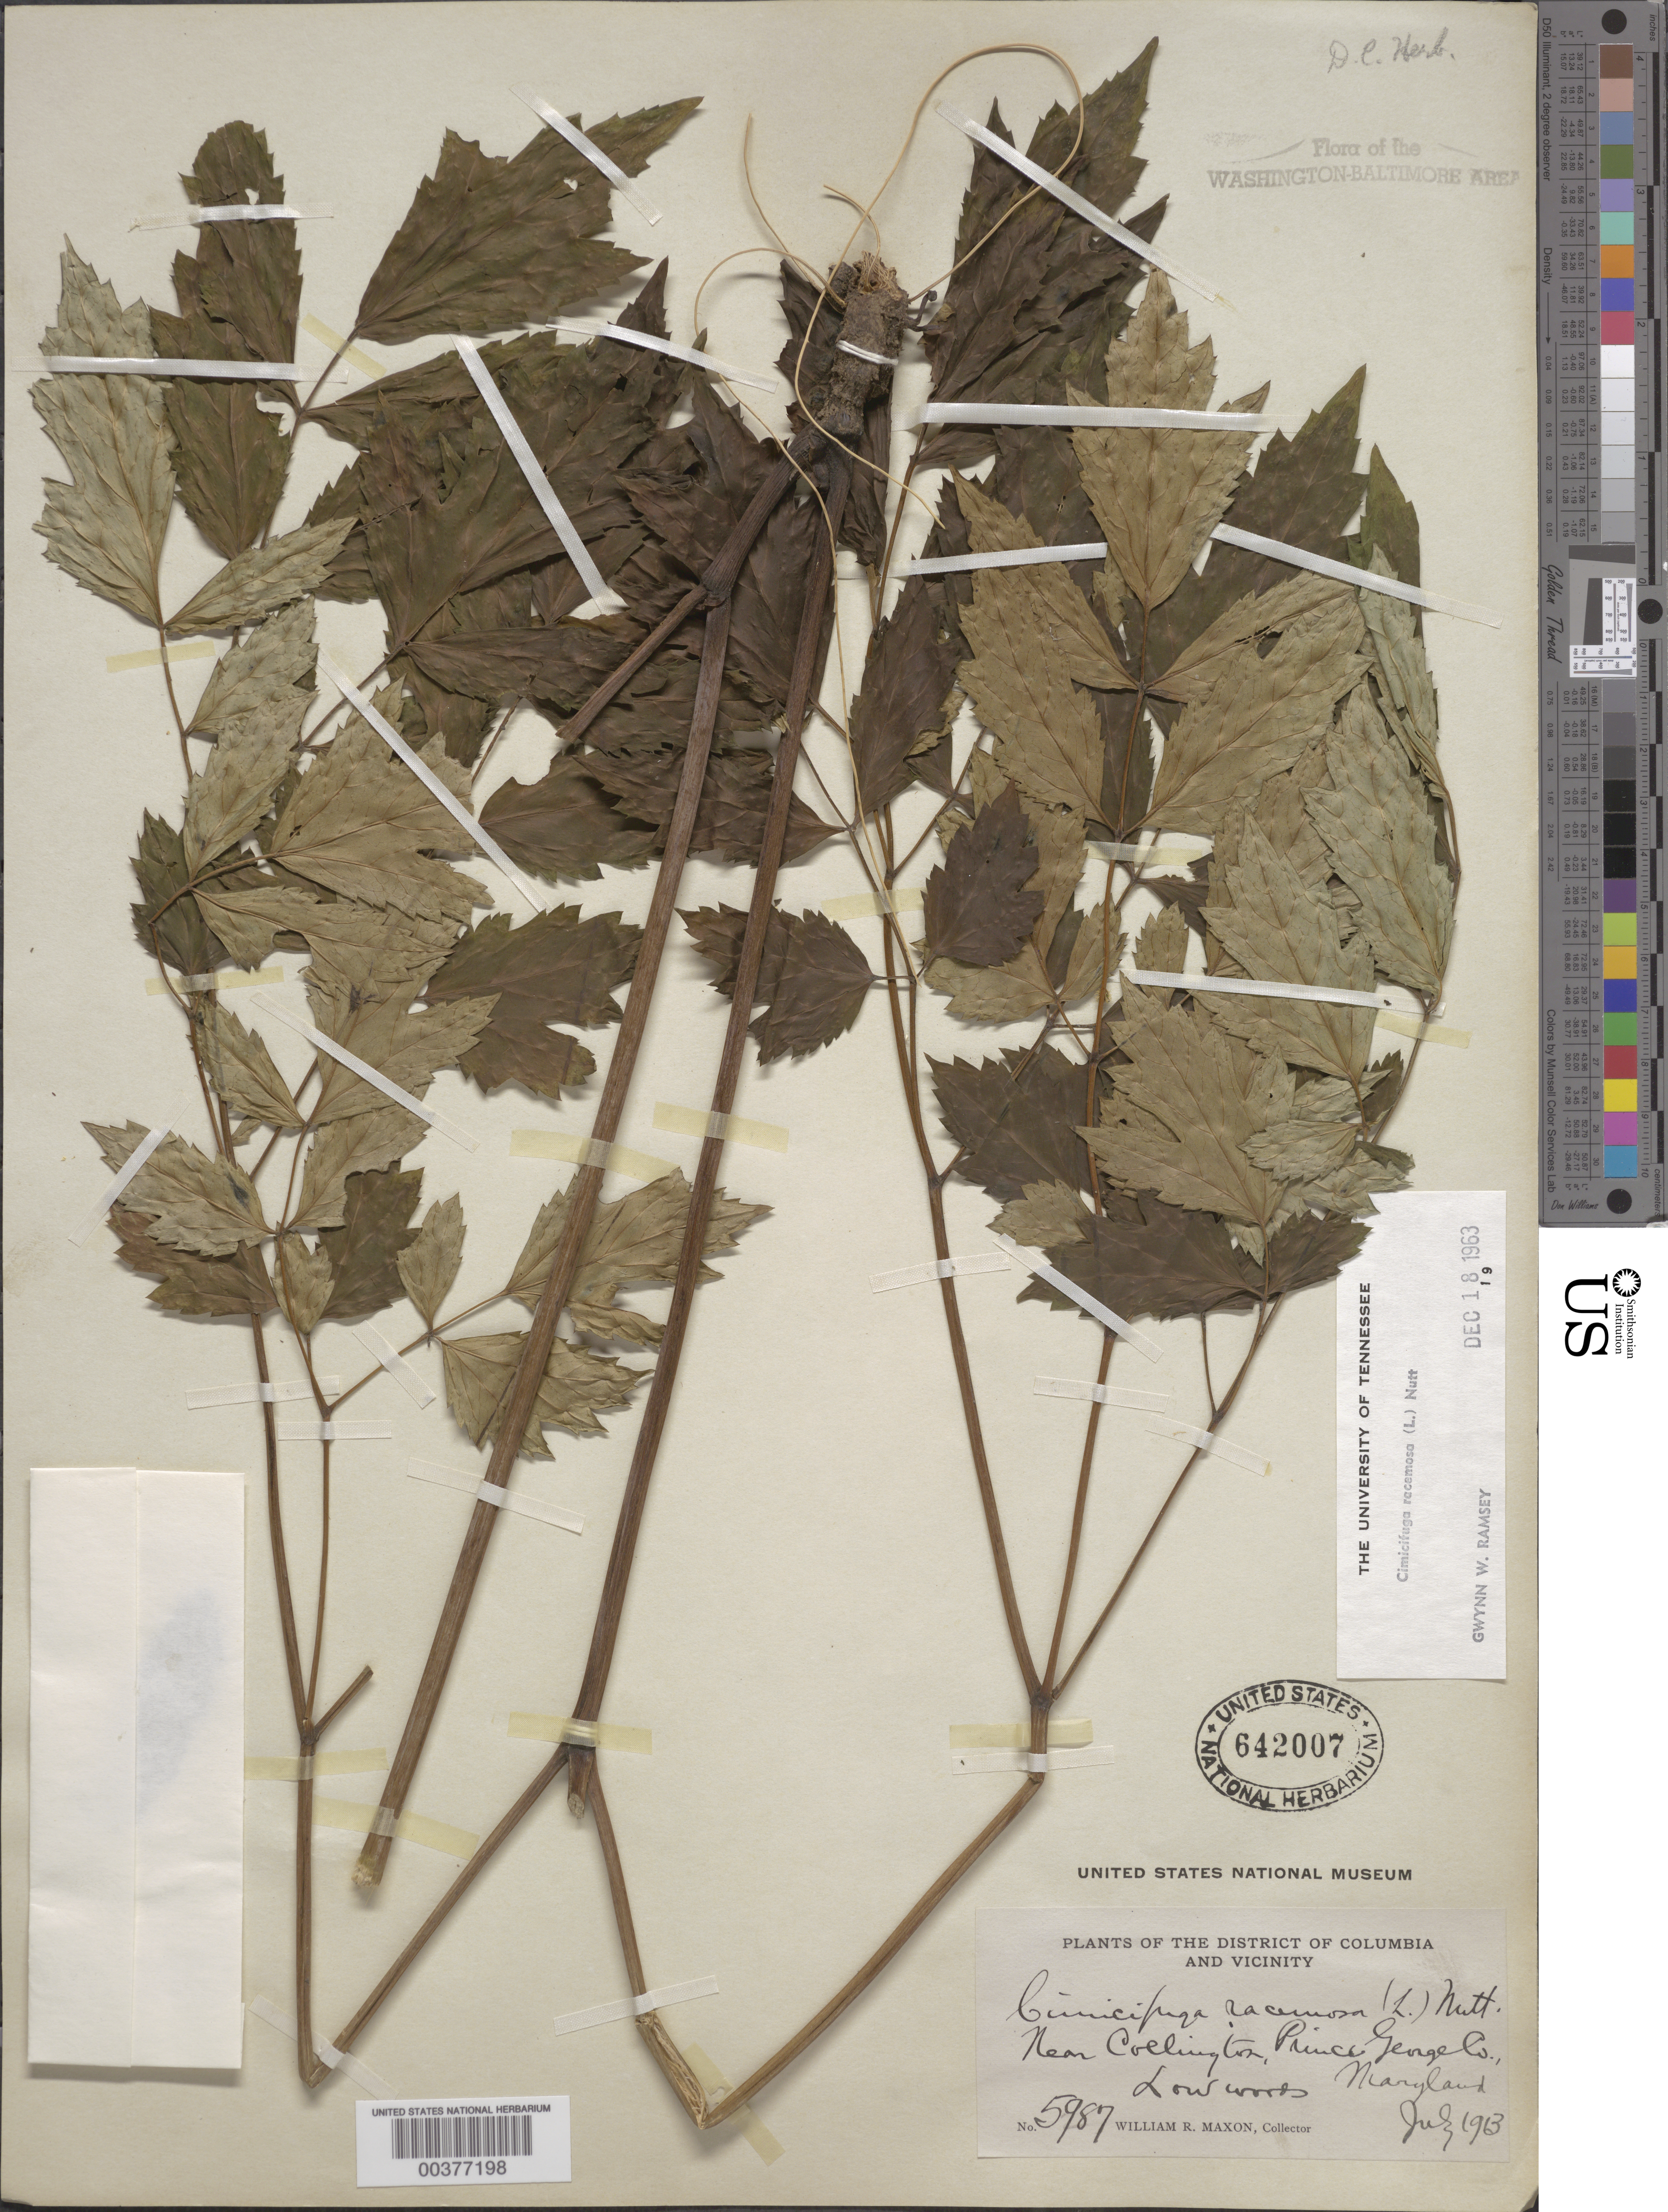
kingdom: Plantae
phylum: Tracheophyta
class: Magnoliopsida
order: Ranunculales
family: Ranunculaceae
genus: Actaea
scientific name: Actaea racemosa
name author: L.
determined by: Strong, M. T., (US), Smithsonian Institution - National Museum of Natural History (UNITED STATES)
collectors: W. R. Maxon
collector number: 5987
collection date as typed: Jul 1913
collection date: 1913-07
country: United States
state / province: Maryland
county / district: Prince George's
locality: Collington vicinity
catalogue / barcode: US 642007